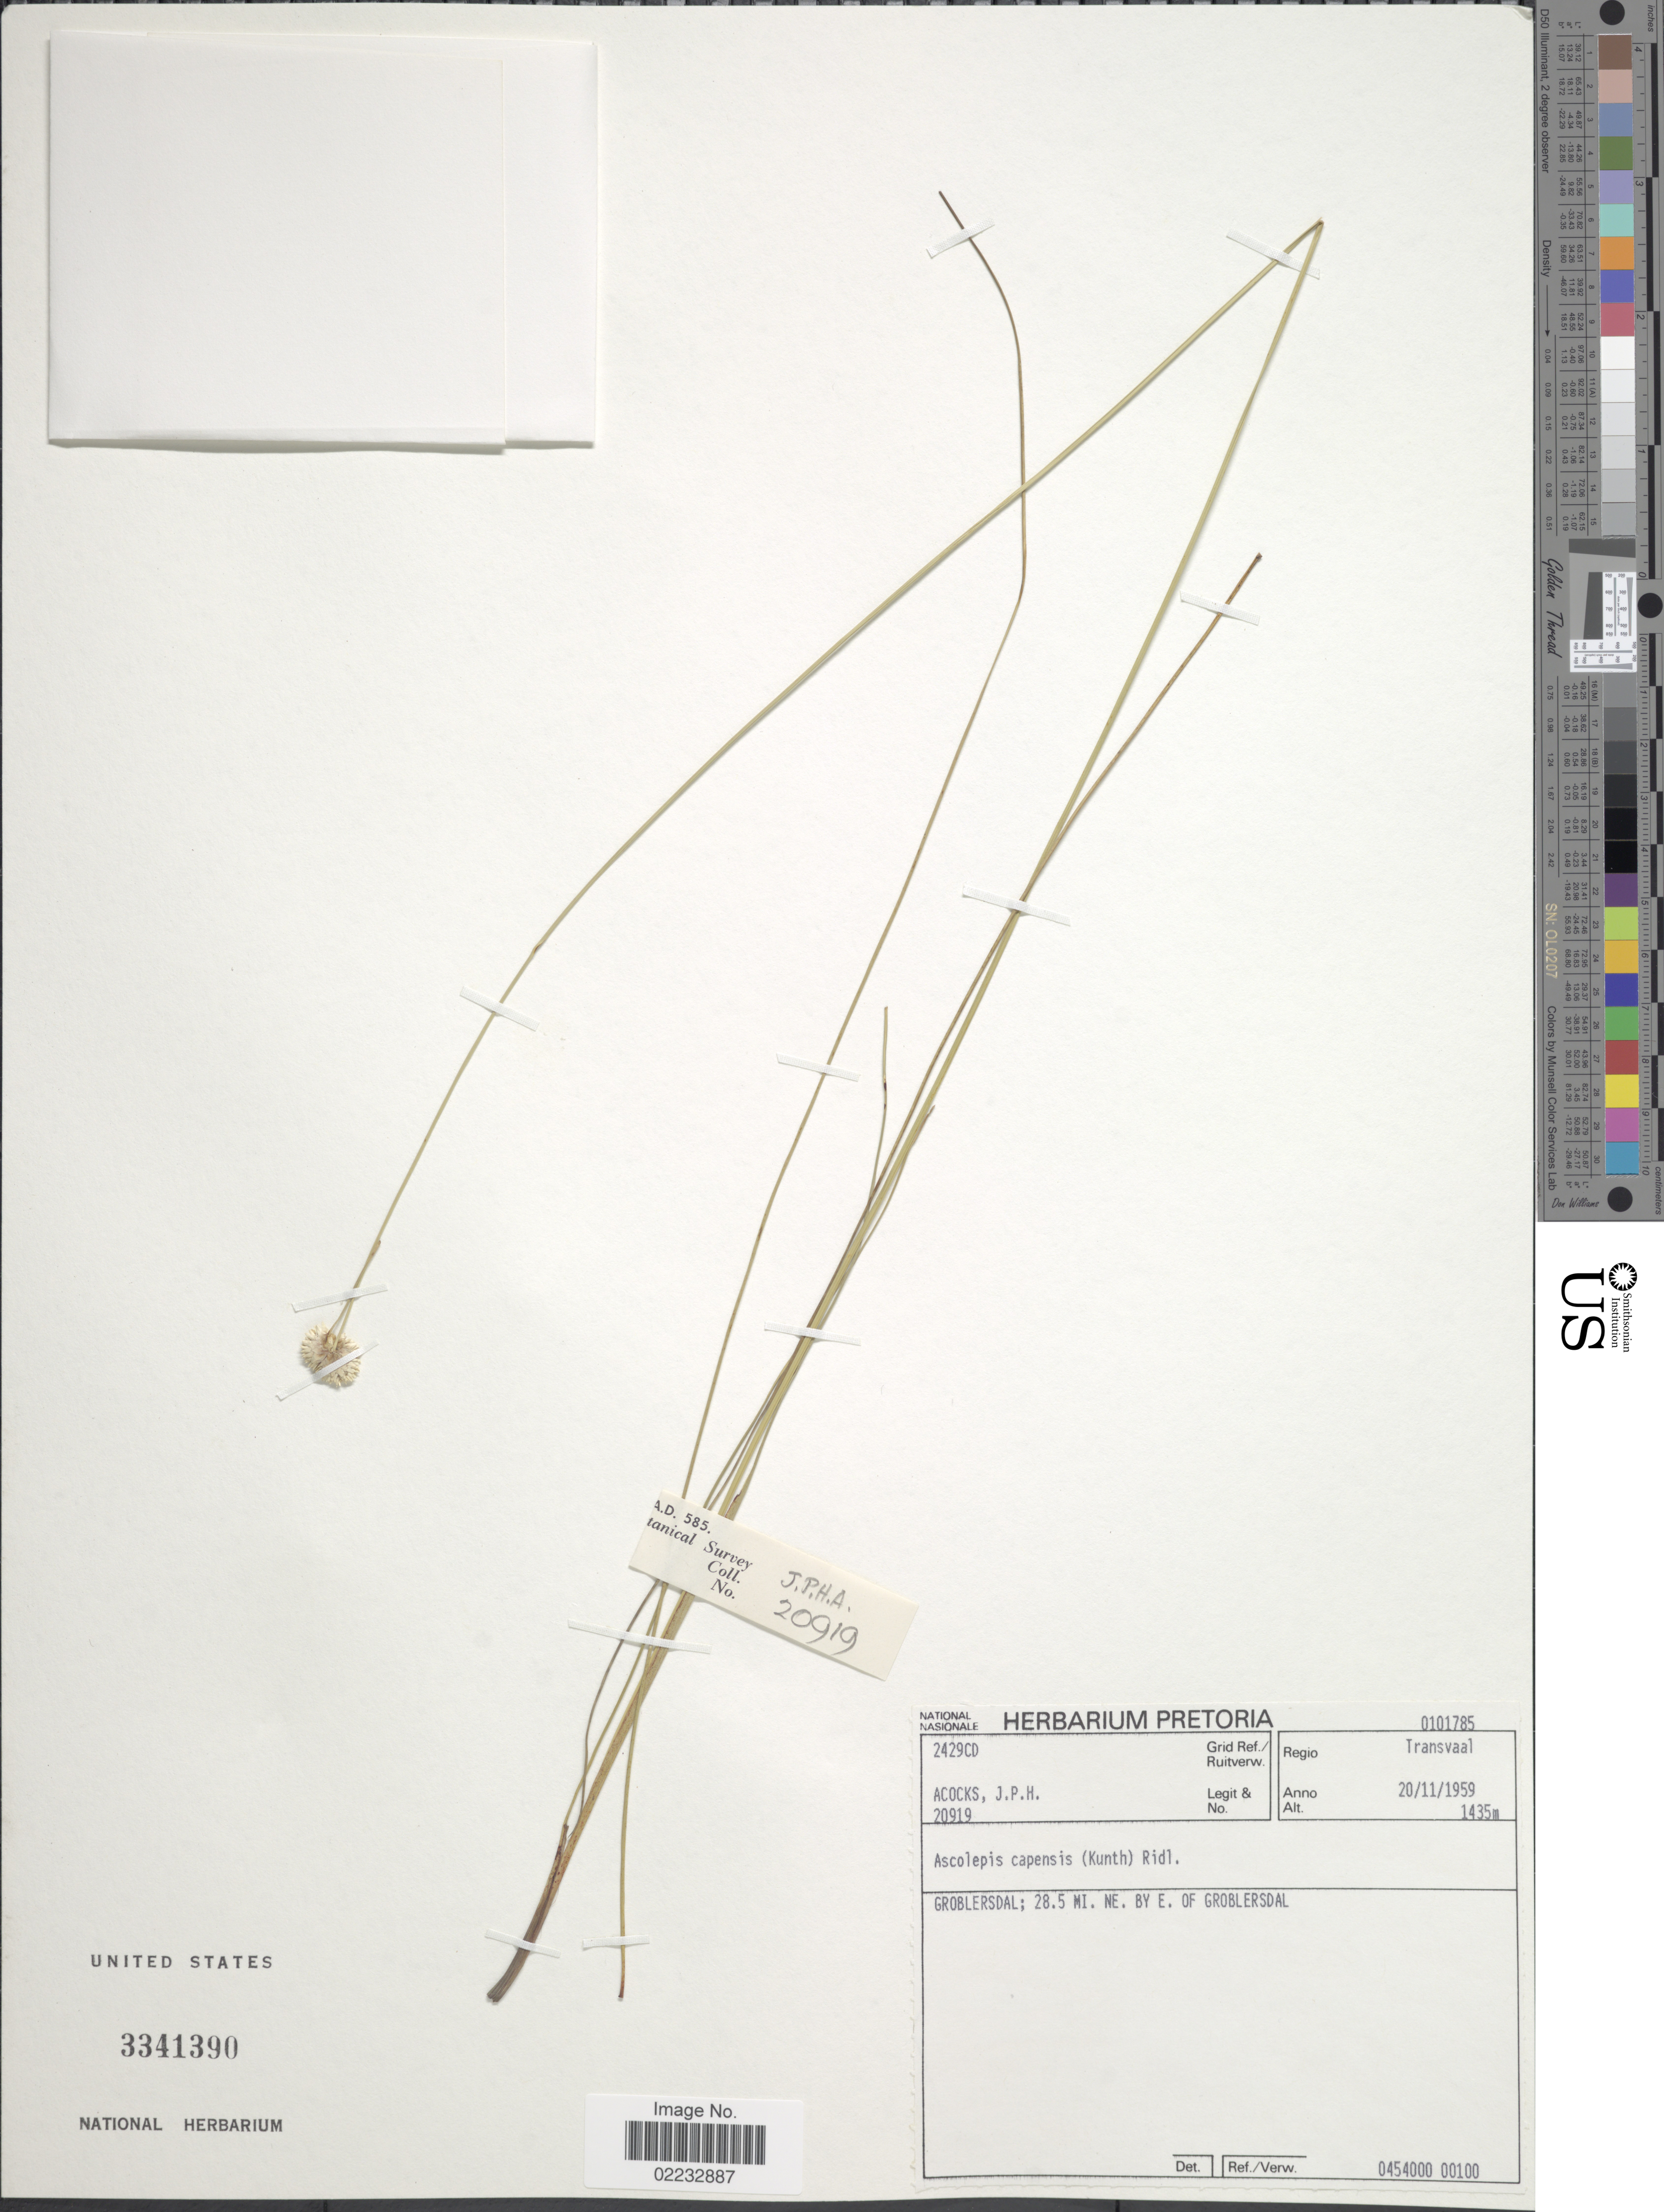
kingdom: Plantae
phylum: Tracheophyta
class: Liliopsida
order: Poales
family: Cyperaceae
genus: Cyperus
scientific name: Cyperus ascocapensis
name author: Bauters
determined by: Strong, M. T., (US), Smithsonian Institution - National Museum of Natural History (UNITED STATES)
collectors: J. P. Acocks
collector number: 20919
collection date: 1959-11-20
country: South Africa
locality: Regio Transvaal, Groblersdal; 28.5 mi. NE. by E. of Groblersdal.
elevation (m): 1435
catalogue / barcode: US 3341390